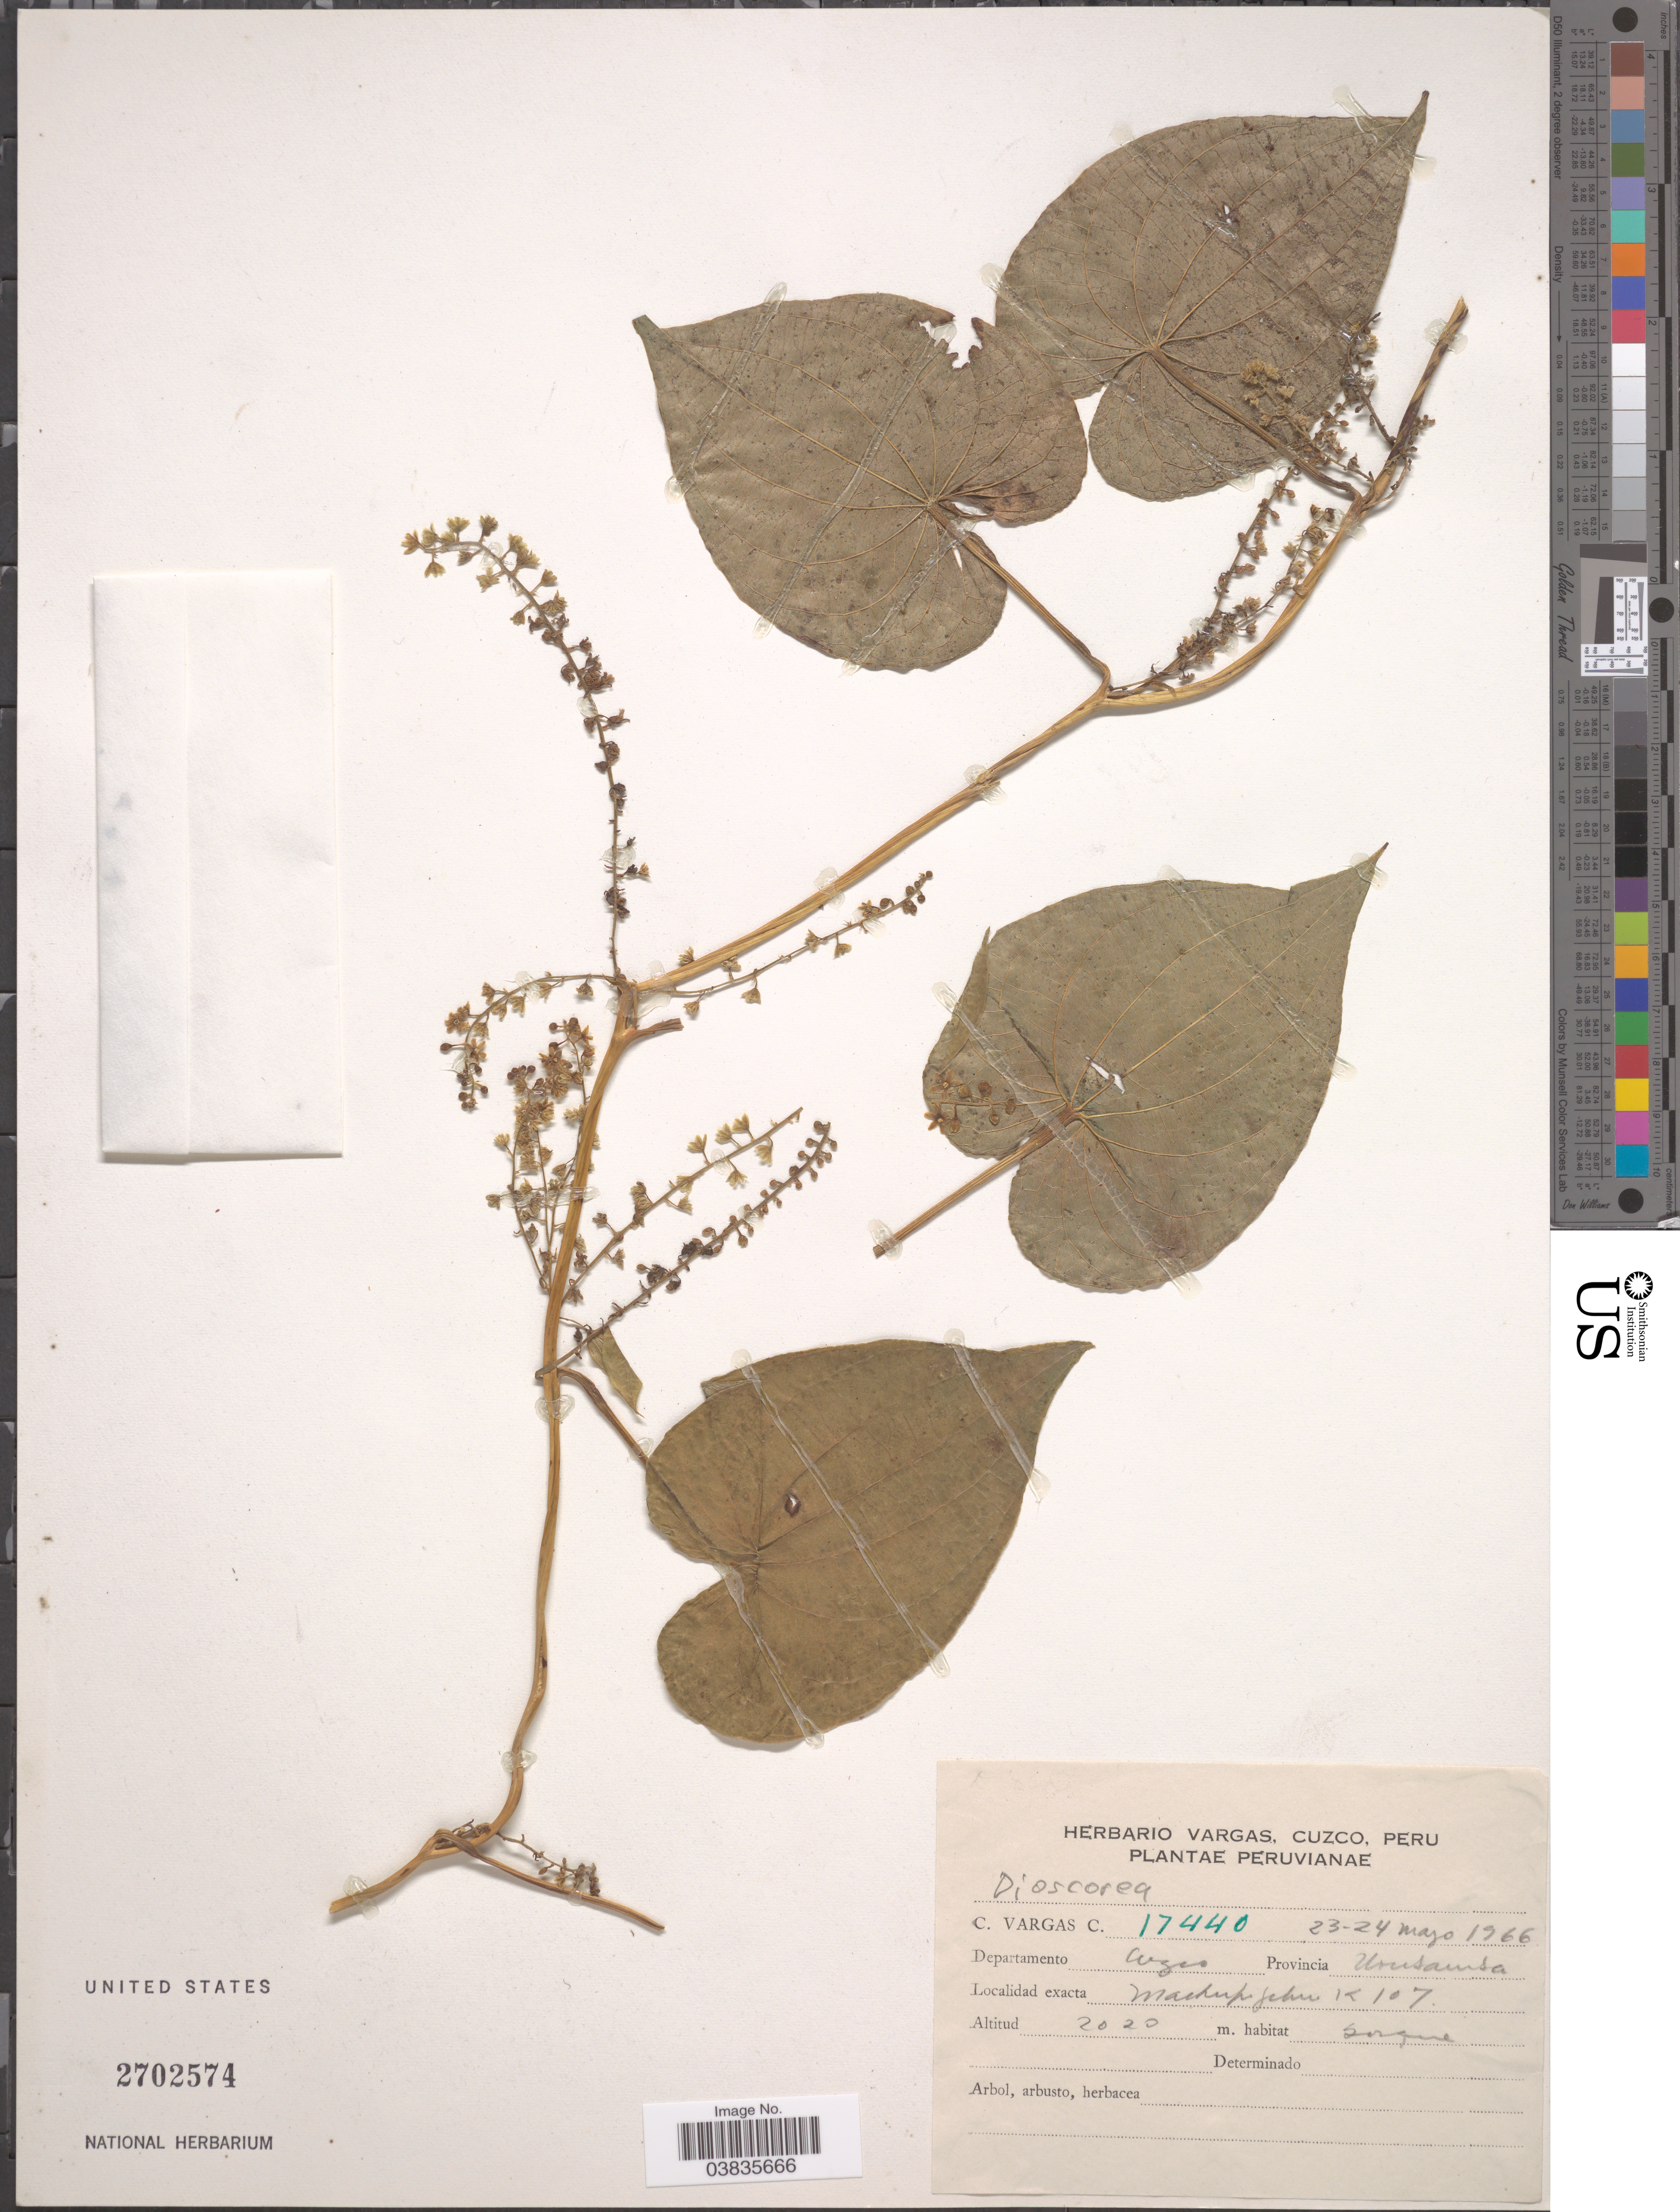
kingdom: Plantae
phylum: Tracheophyta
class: Liliopsida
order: Dioscoreales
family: Dioscoreaceae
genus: Dioscorea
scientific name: Dioscorea sp.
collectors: C. Vargas Calderón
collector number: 17440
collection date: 1966-05-23/1966-05-24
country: Peru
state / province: Cusco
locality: Departamento Cuzco. Provincia Urubamba. Machu Picchu K 107.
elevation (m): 2020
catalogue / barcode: US 2702574